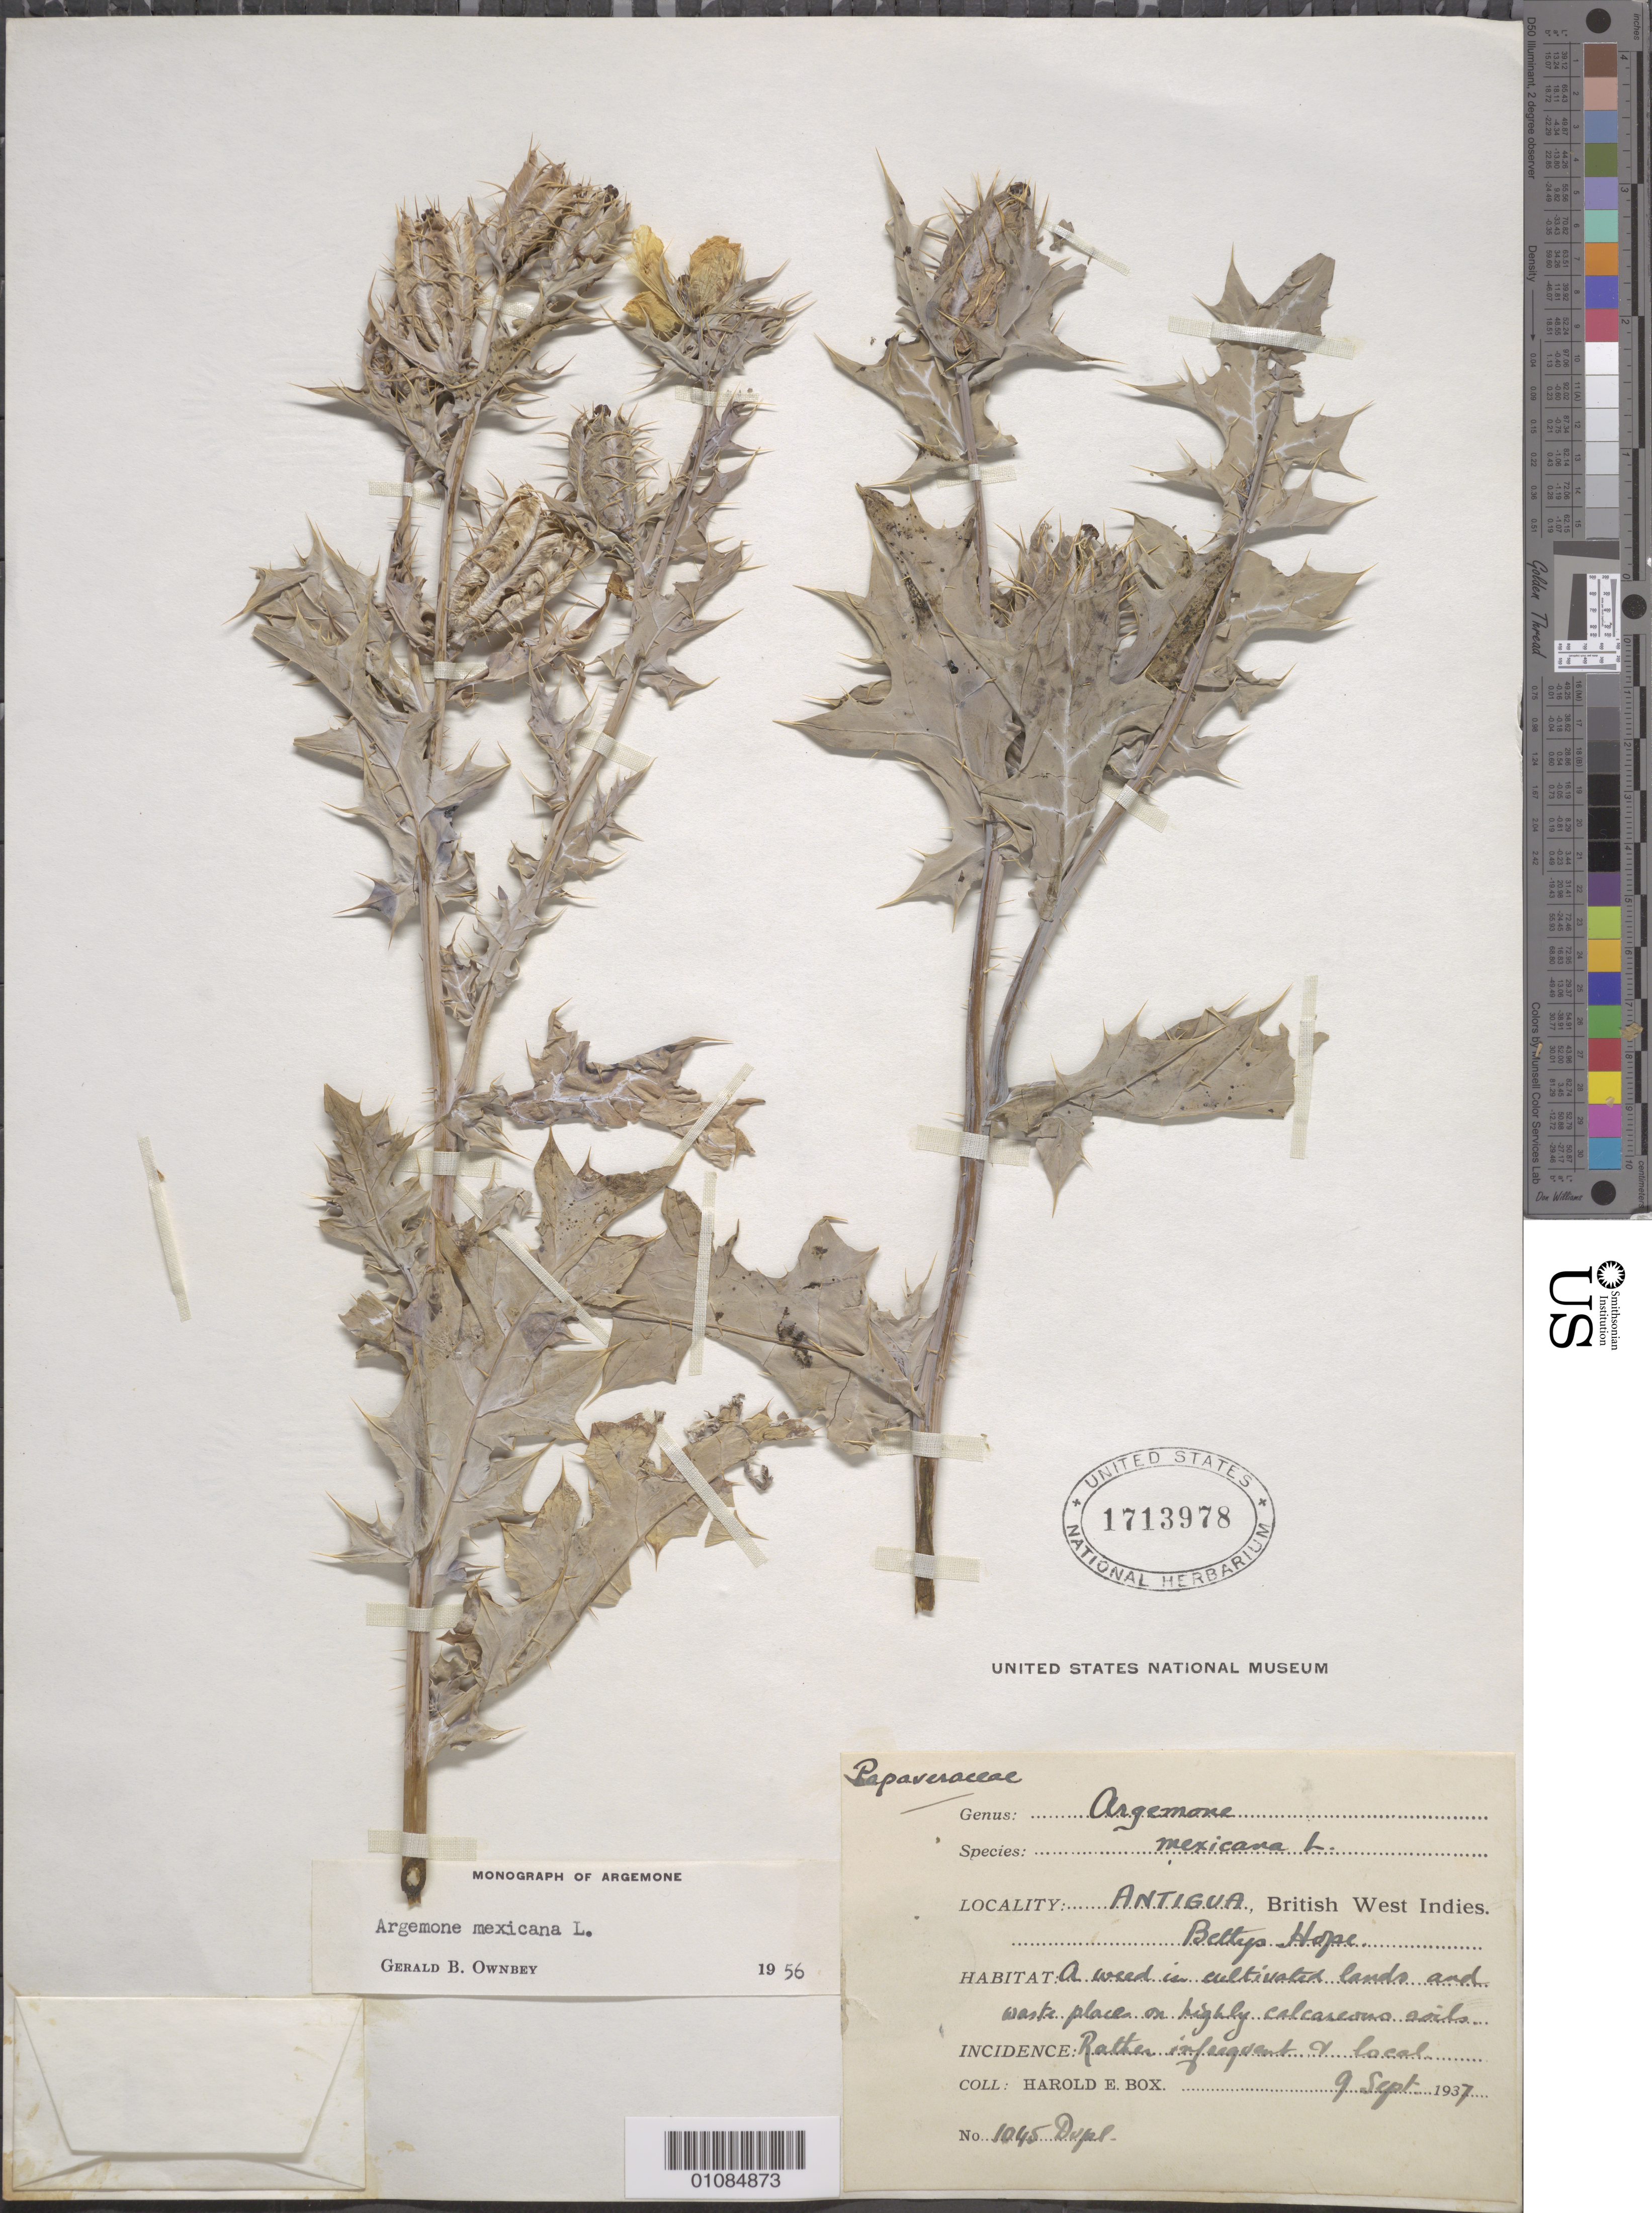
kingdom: Plantae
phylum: Tracheophyta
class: Magnoliopsida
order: Ranunculales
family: Papaveraceae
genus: Argemone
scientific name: Argemone mexicana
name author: L.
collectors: H. E. Box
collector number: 1045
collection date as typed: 09 Sep 1937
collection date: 1937-09-09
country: Antigua and Barbuda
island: Antigua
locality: Antigua, British West Indies. Betty's Hope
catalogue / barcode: US 1713978